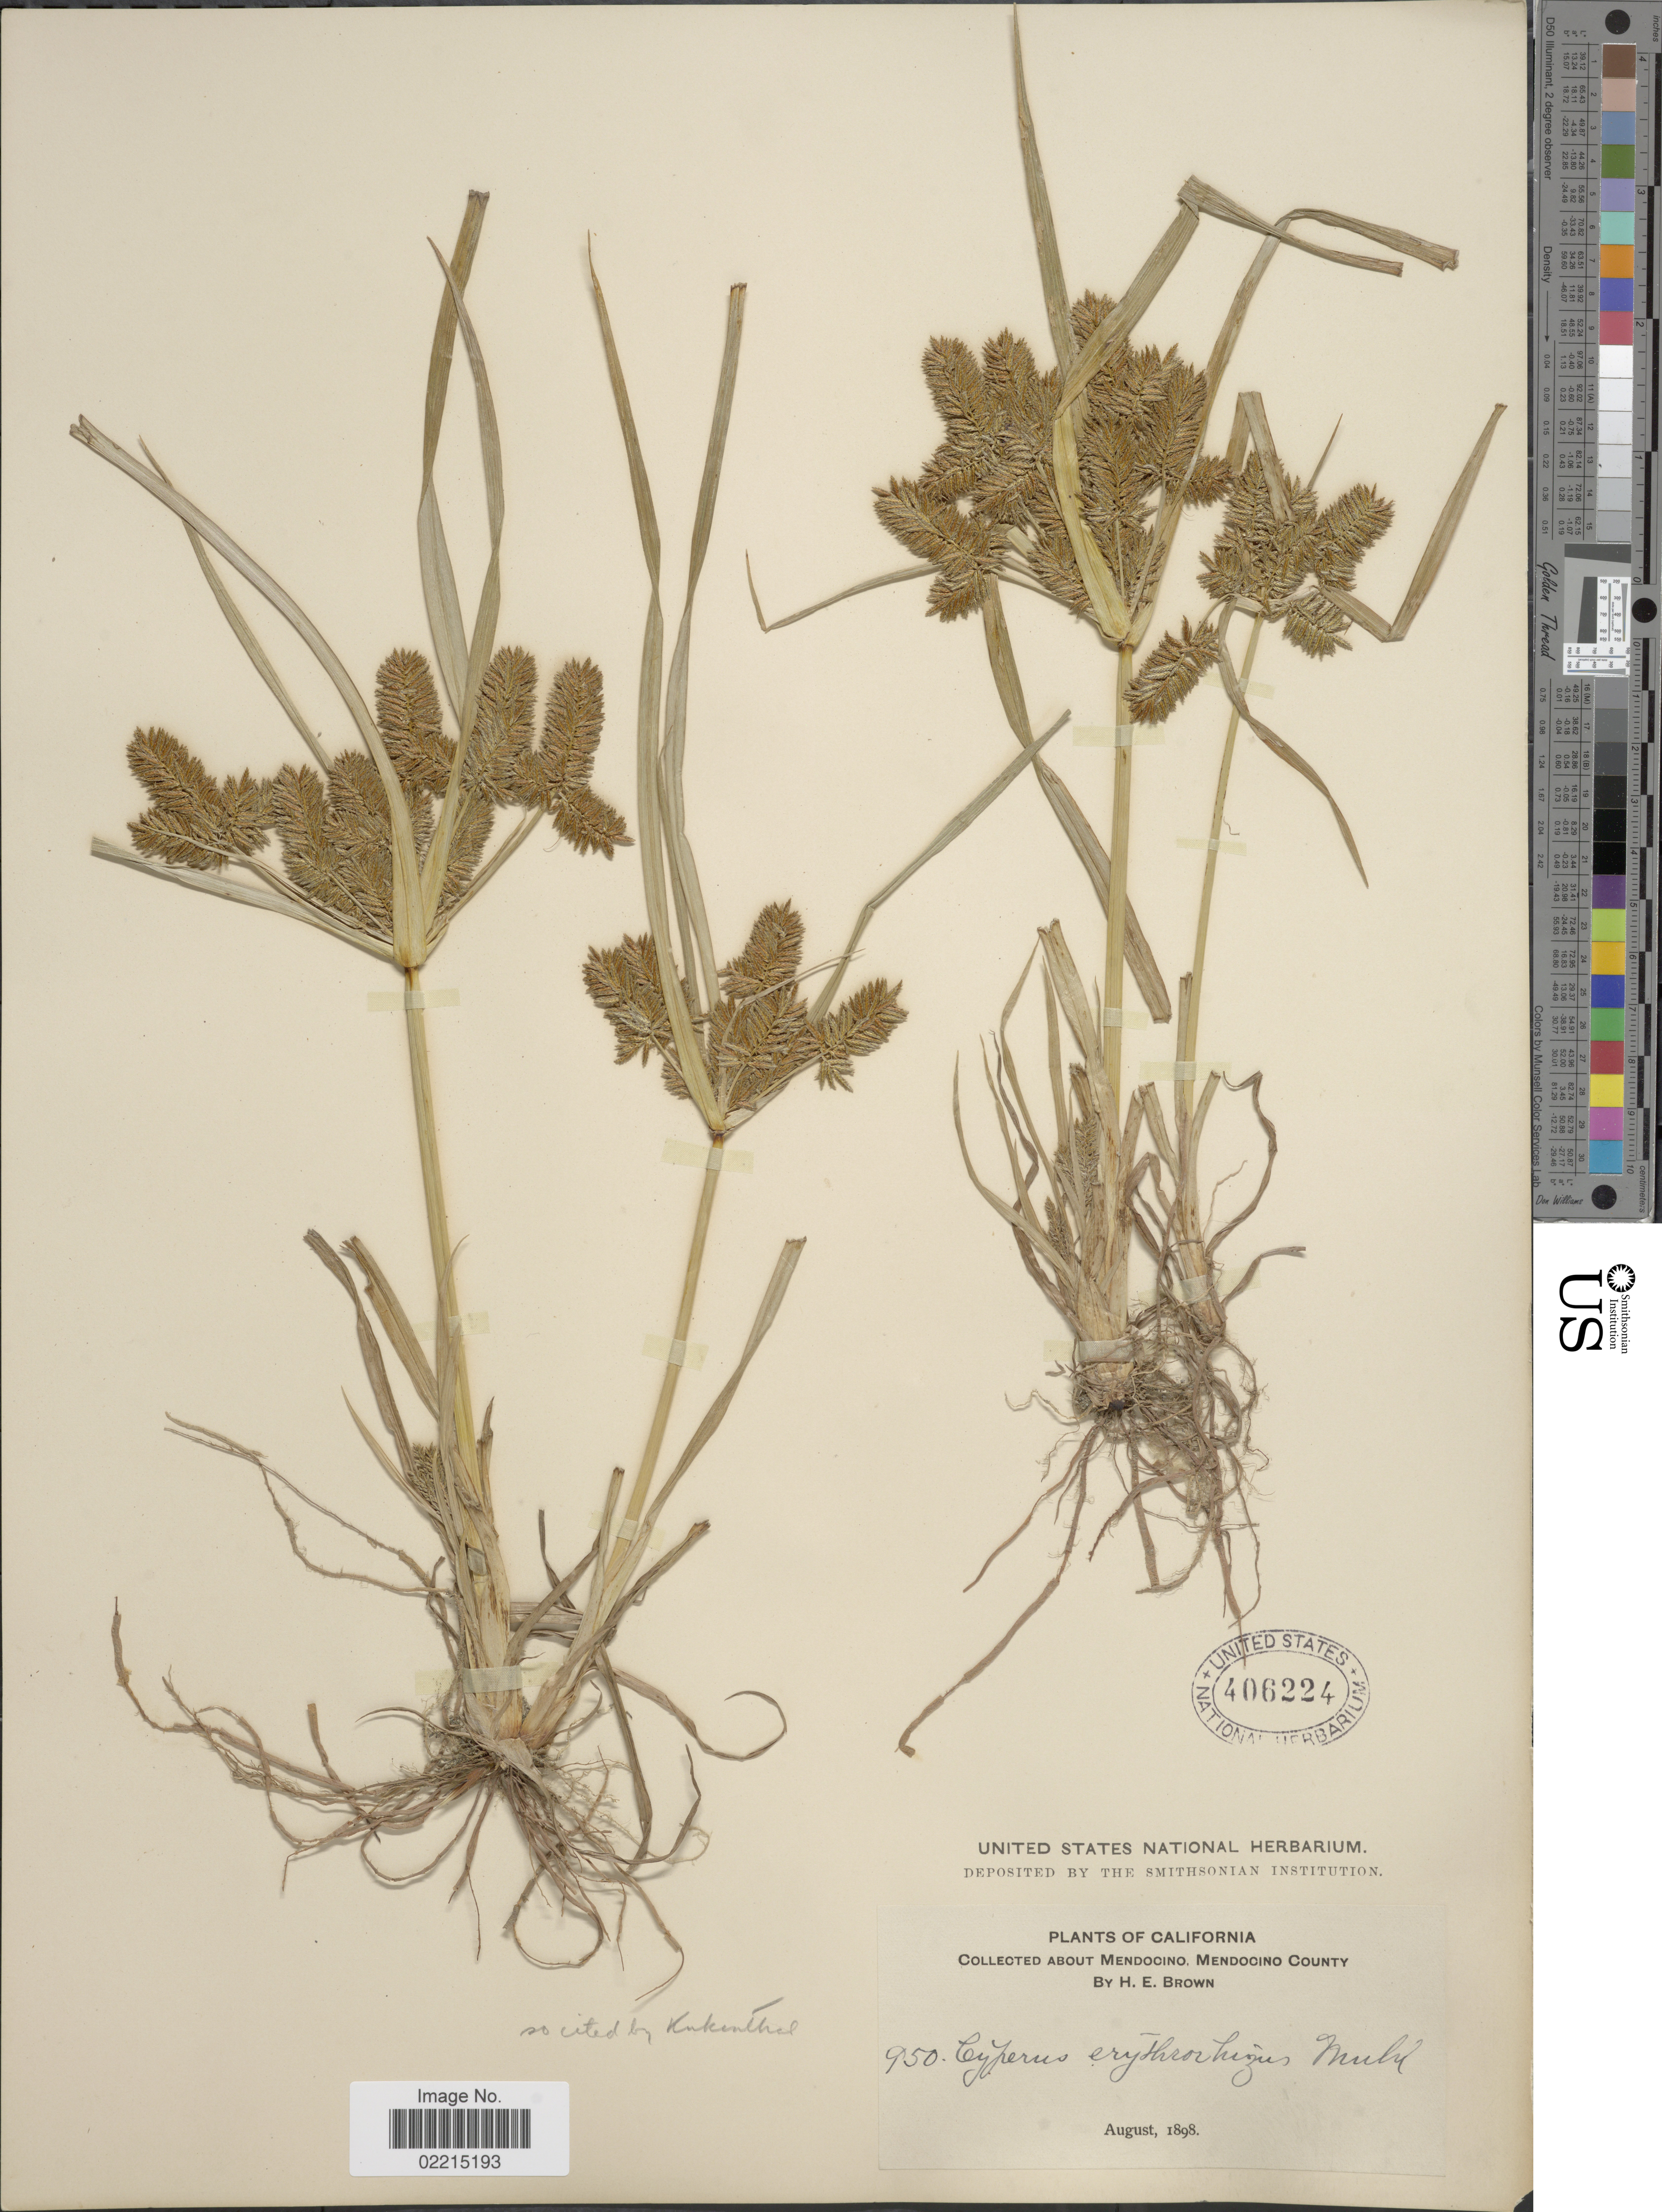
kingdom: Plantae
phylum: Tracheophyta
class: Liliopsida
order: Poales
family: Cyperaceae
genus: Cyperus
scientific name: Cyperus erythrorhizos Muhl.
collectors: H. E. Brown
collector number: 950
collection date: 1898-08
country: United States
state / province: California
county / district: Mendocino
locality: About Mendocino, Mendocino County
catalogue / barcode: US 406224